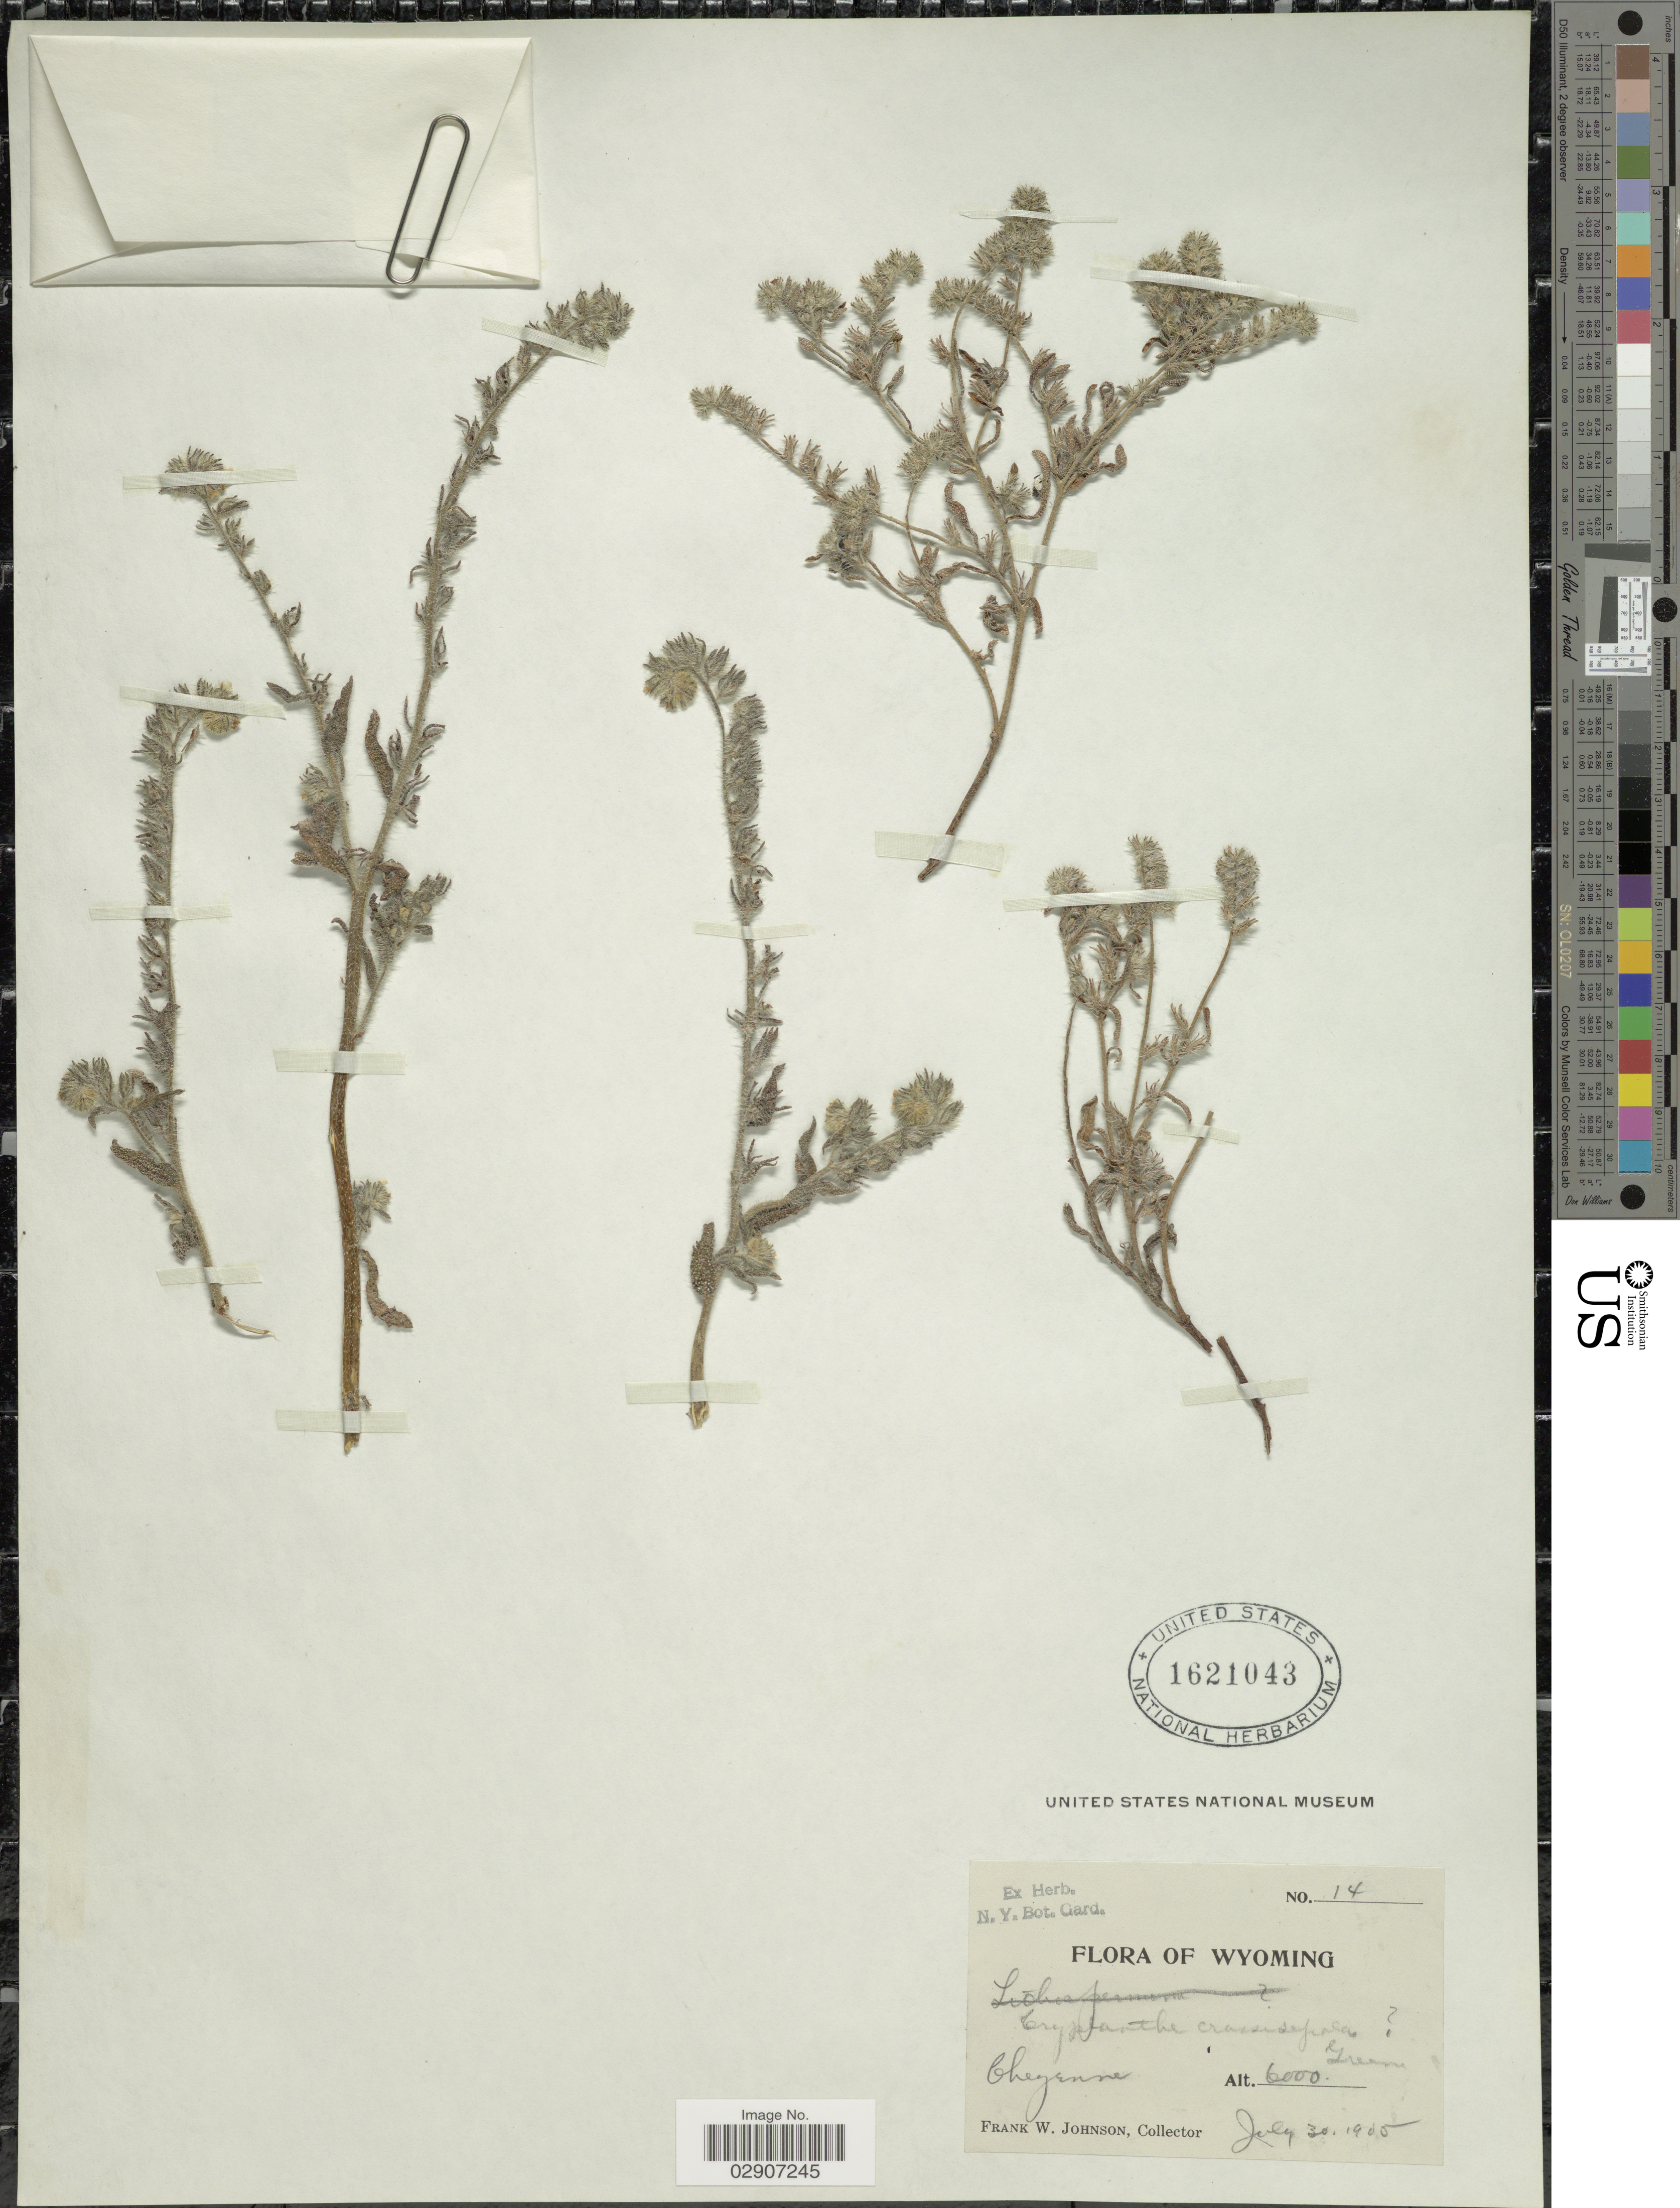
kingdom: Plantae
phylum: Tracheophyta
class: Magnoliopsida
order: Boraginales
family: Boraginaceae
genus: Cryptantha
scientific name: Cryptantha crassisepala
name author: (Torr. & A. Gray) Greene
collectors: F. W. Johnson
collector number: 14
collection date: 1905-07-30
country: United States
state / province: Wyoming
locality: Cheyenne.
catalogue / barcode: US 1621043